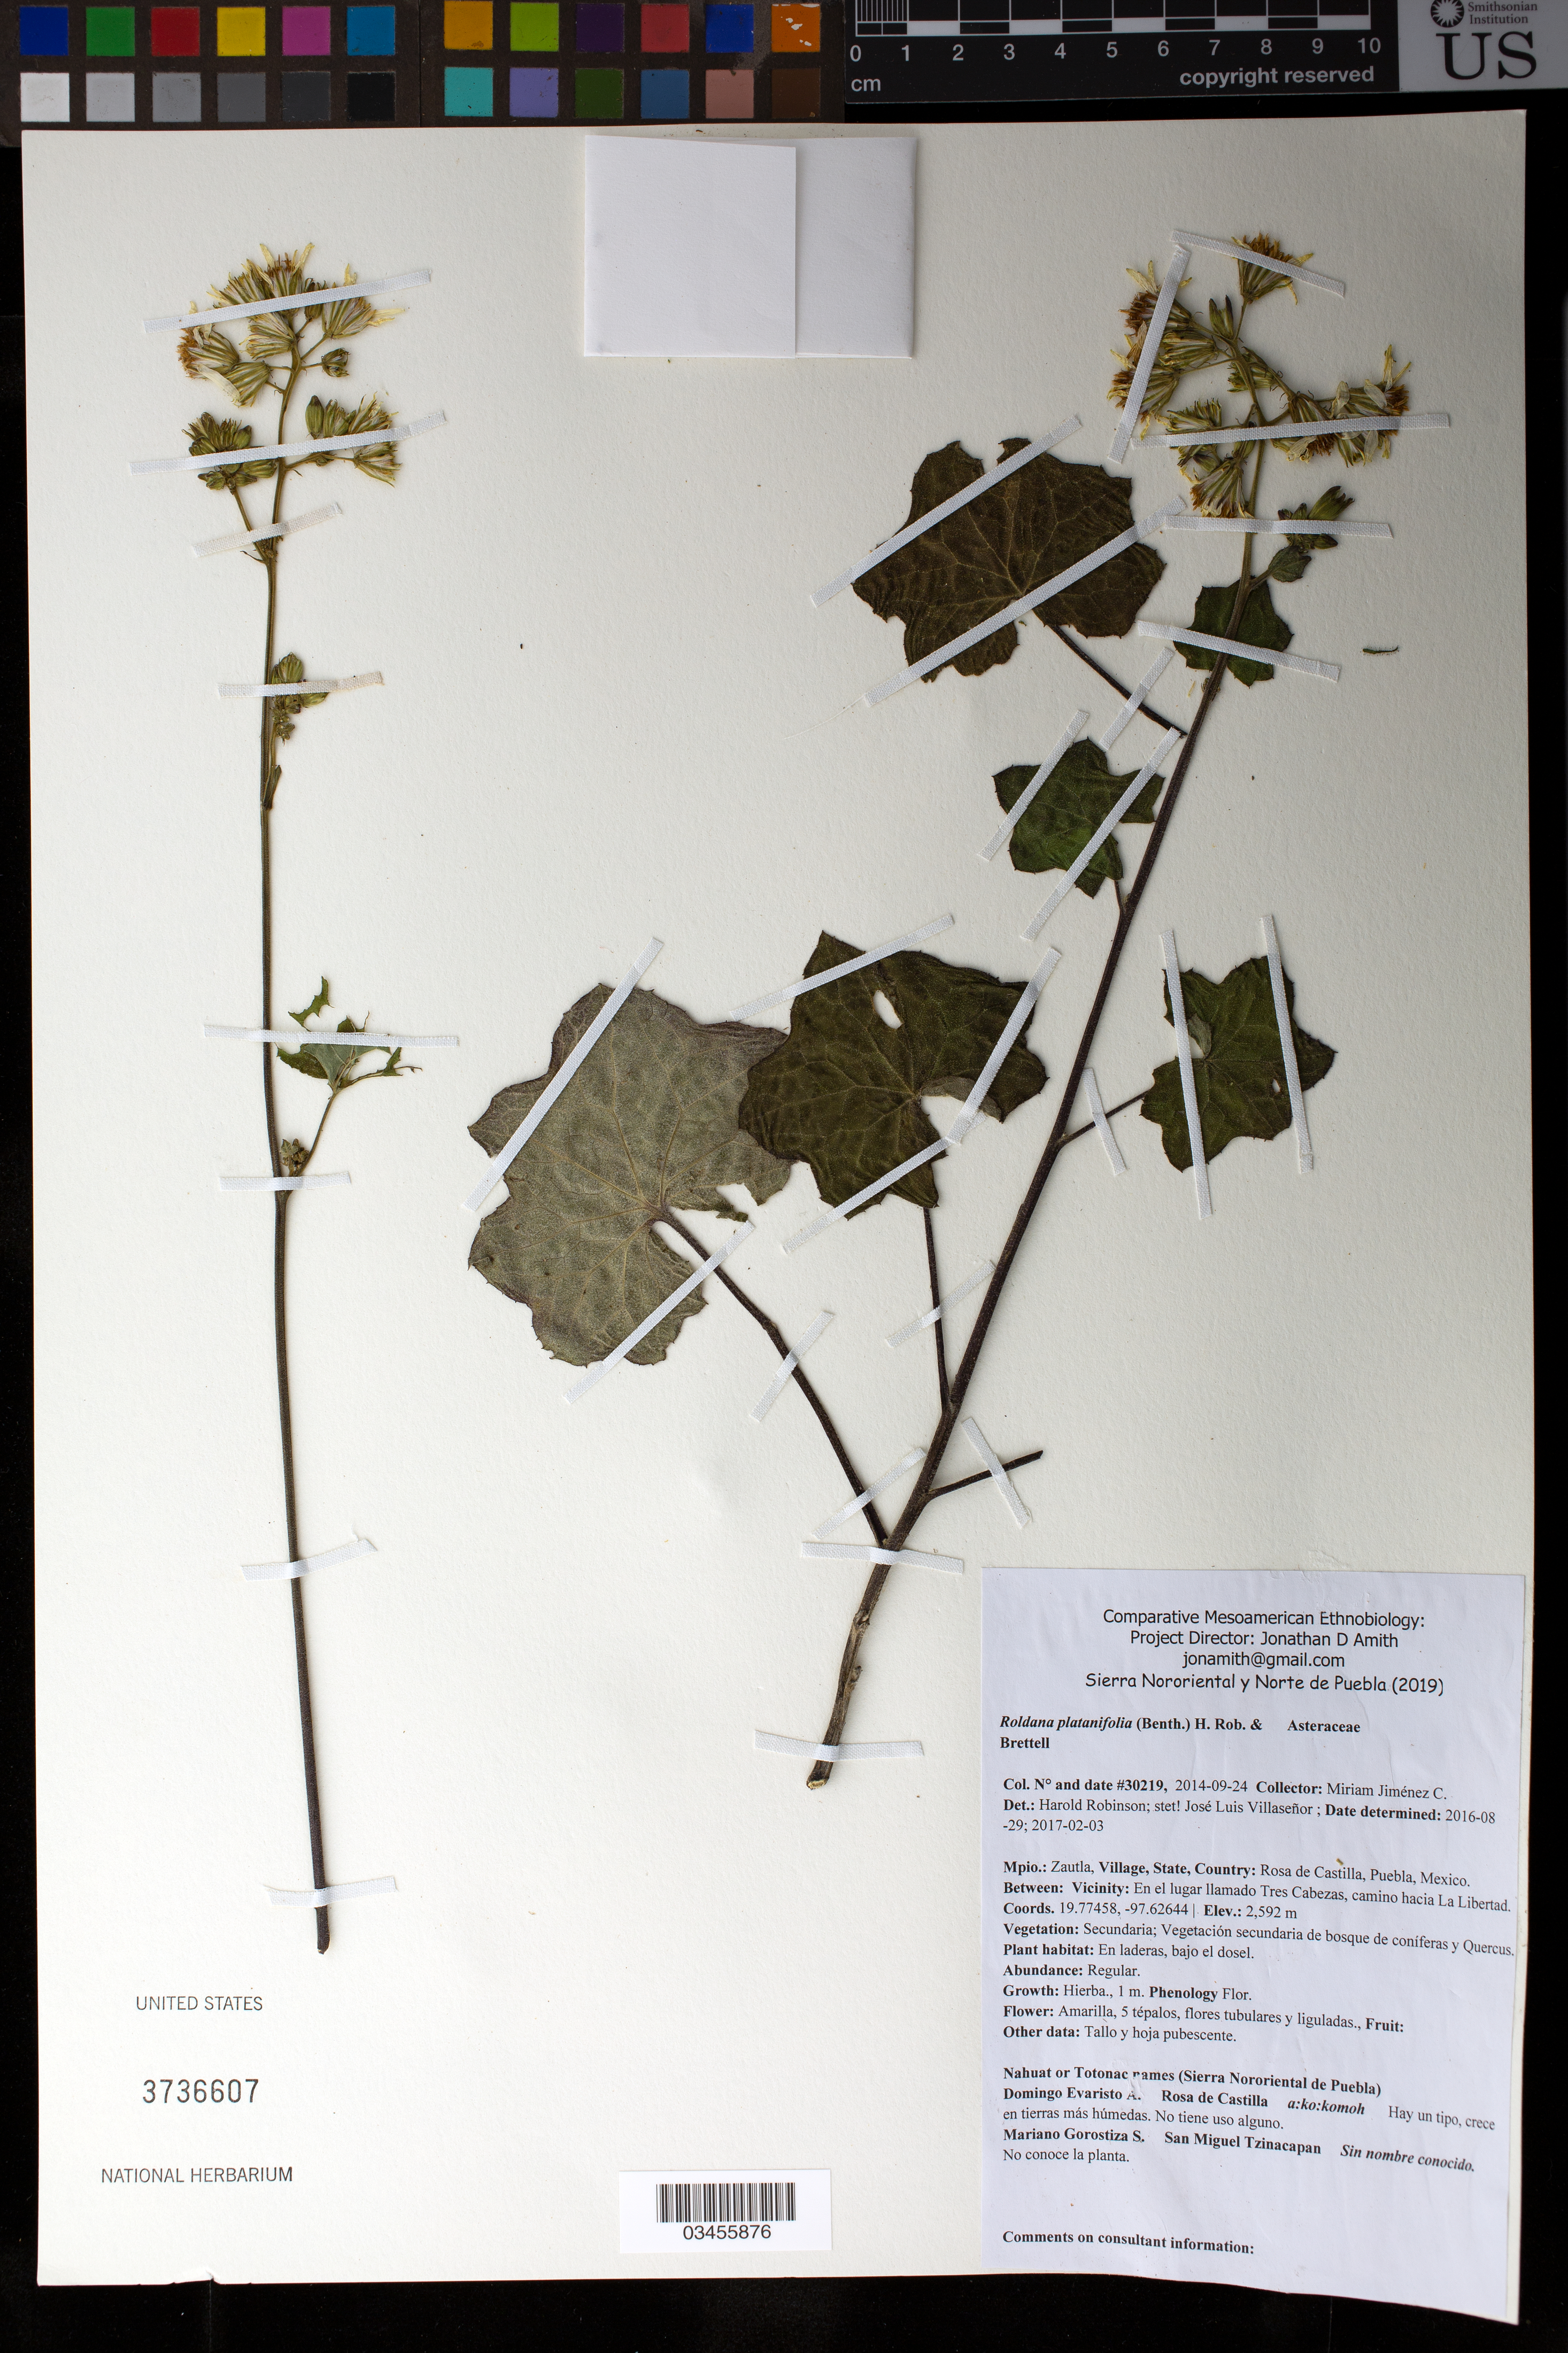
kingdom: Plantae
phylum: Tracheophyta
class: Magnoliopsida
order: Asterales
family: Asteraceae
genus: Roldana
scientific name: Roldana platanifolia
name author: (Benth.) H. Rob. & Brettell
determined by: Villaseñor R., J. L.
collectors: M. Jiménez Chimil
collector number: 30219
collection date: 2014-09-24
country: México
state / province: Puebla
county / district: Zautla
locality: PUEBLO: Rosa de Castilla; LOCALIDAD EXACTA: En el lugar llamado Tres Cabezas, camino hacia La Libertad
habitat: Vegetación secundaria de bosque de coníferas y Quercus; en laderas, bajo el dosel.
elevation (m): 2592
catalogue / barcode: US 3736607